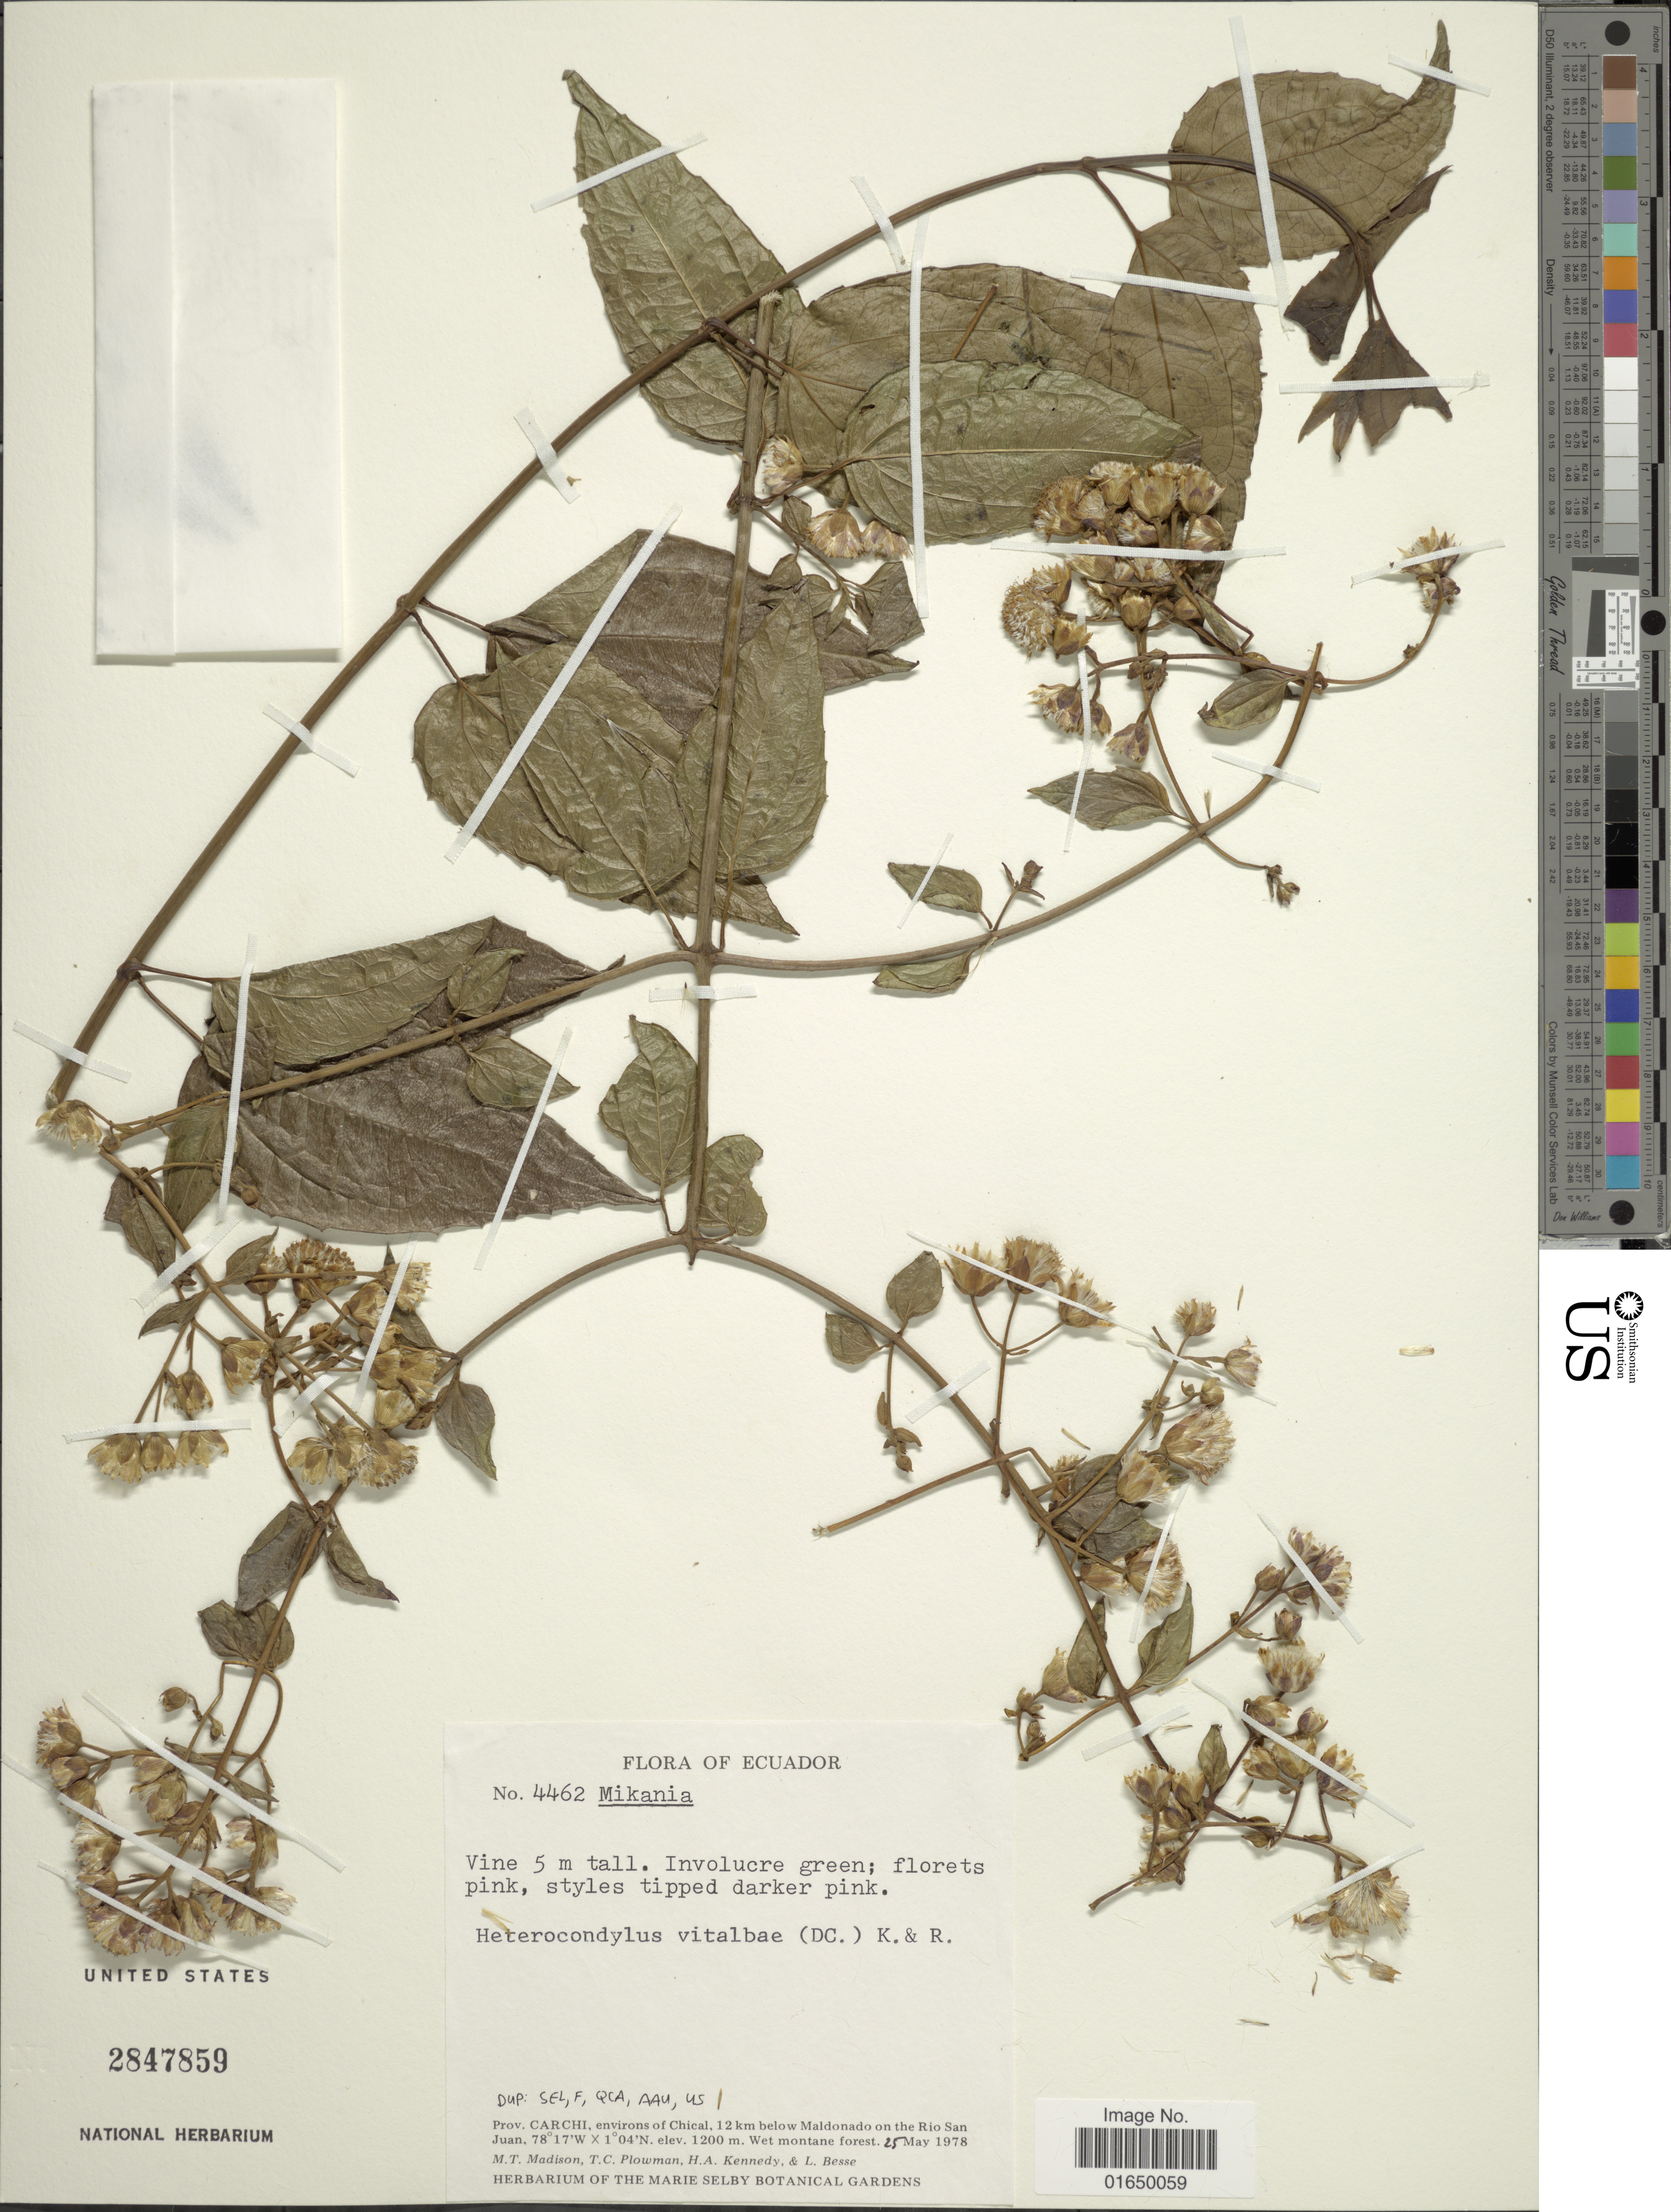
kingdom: Plantae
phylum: Tracheophyta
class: Magnoliopsida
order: Asterales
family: Asteraceae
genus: Heterocondylus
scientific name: Heterocondylus vitalbae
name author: (DC.) R.M. King & H. Rob.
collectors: M. T. Madison, T. Plowman, H. Kennedy & L. Besse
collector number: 4462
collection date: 1978-05-25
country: Ecuador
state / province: Carchi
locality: Environs of Chical, 12 km below Maldonado on the Rio San Juan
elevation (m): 1200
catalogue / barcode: US 2847859